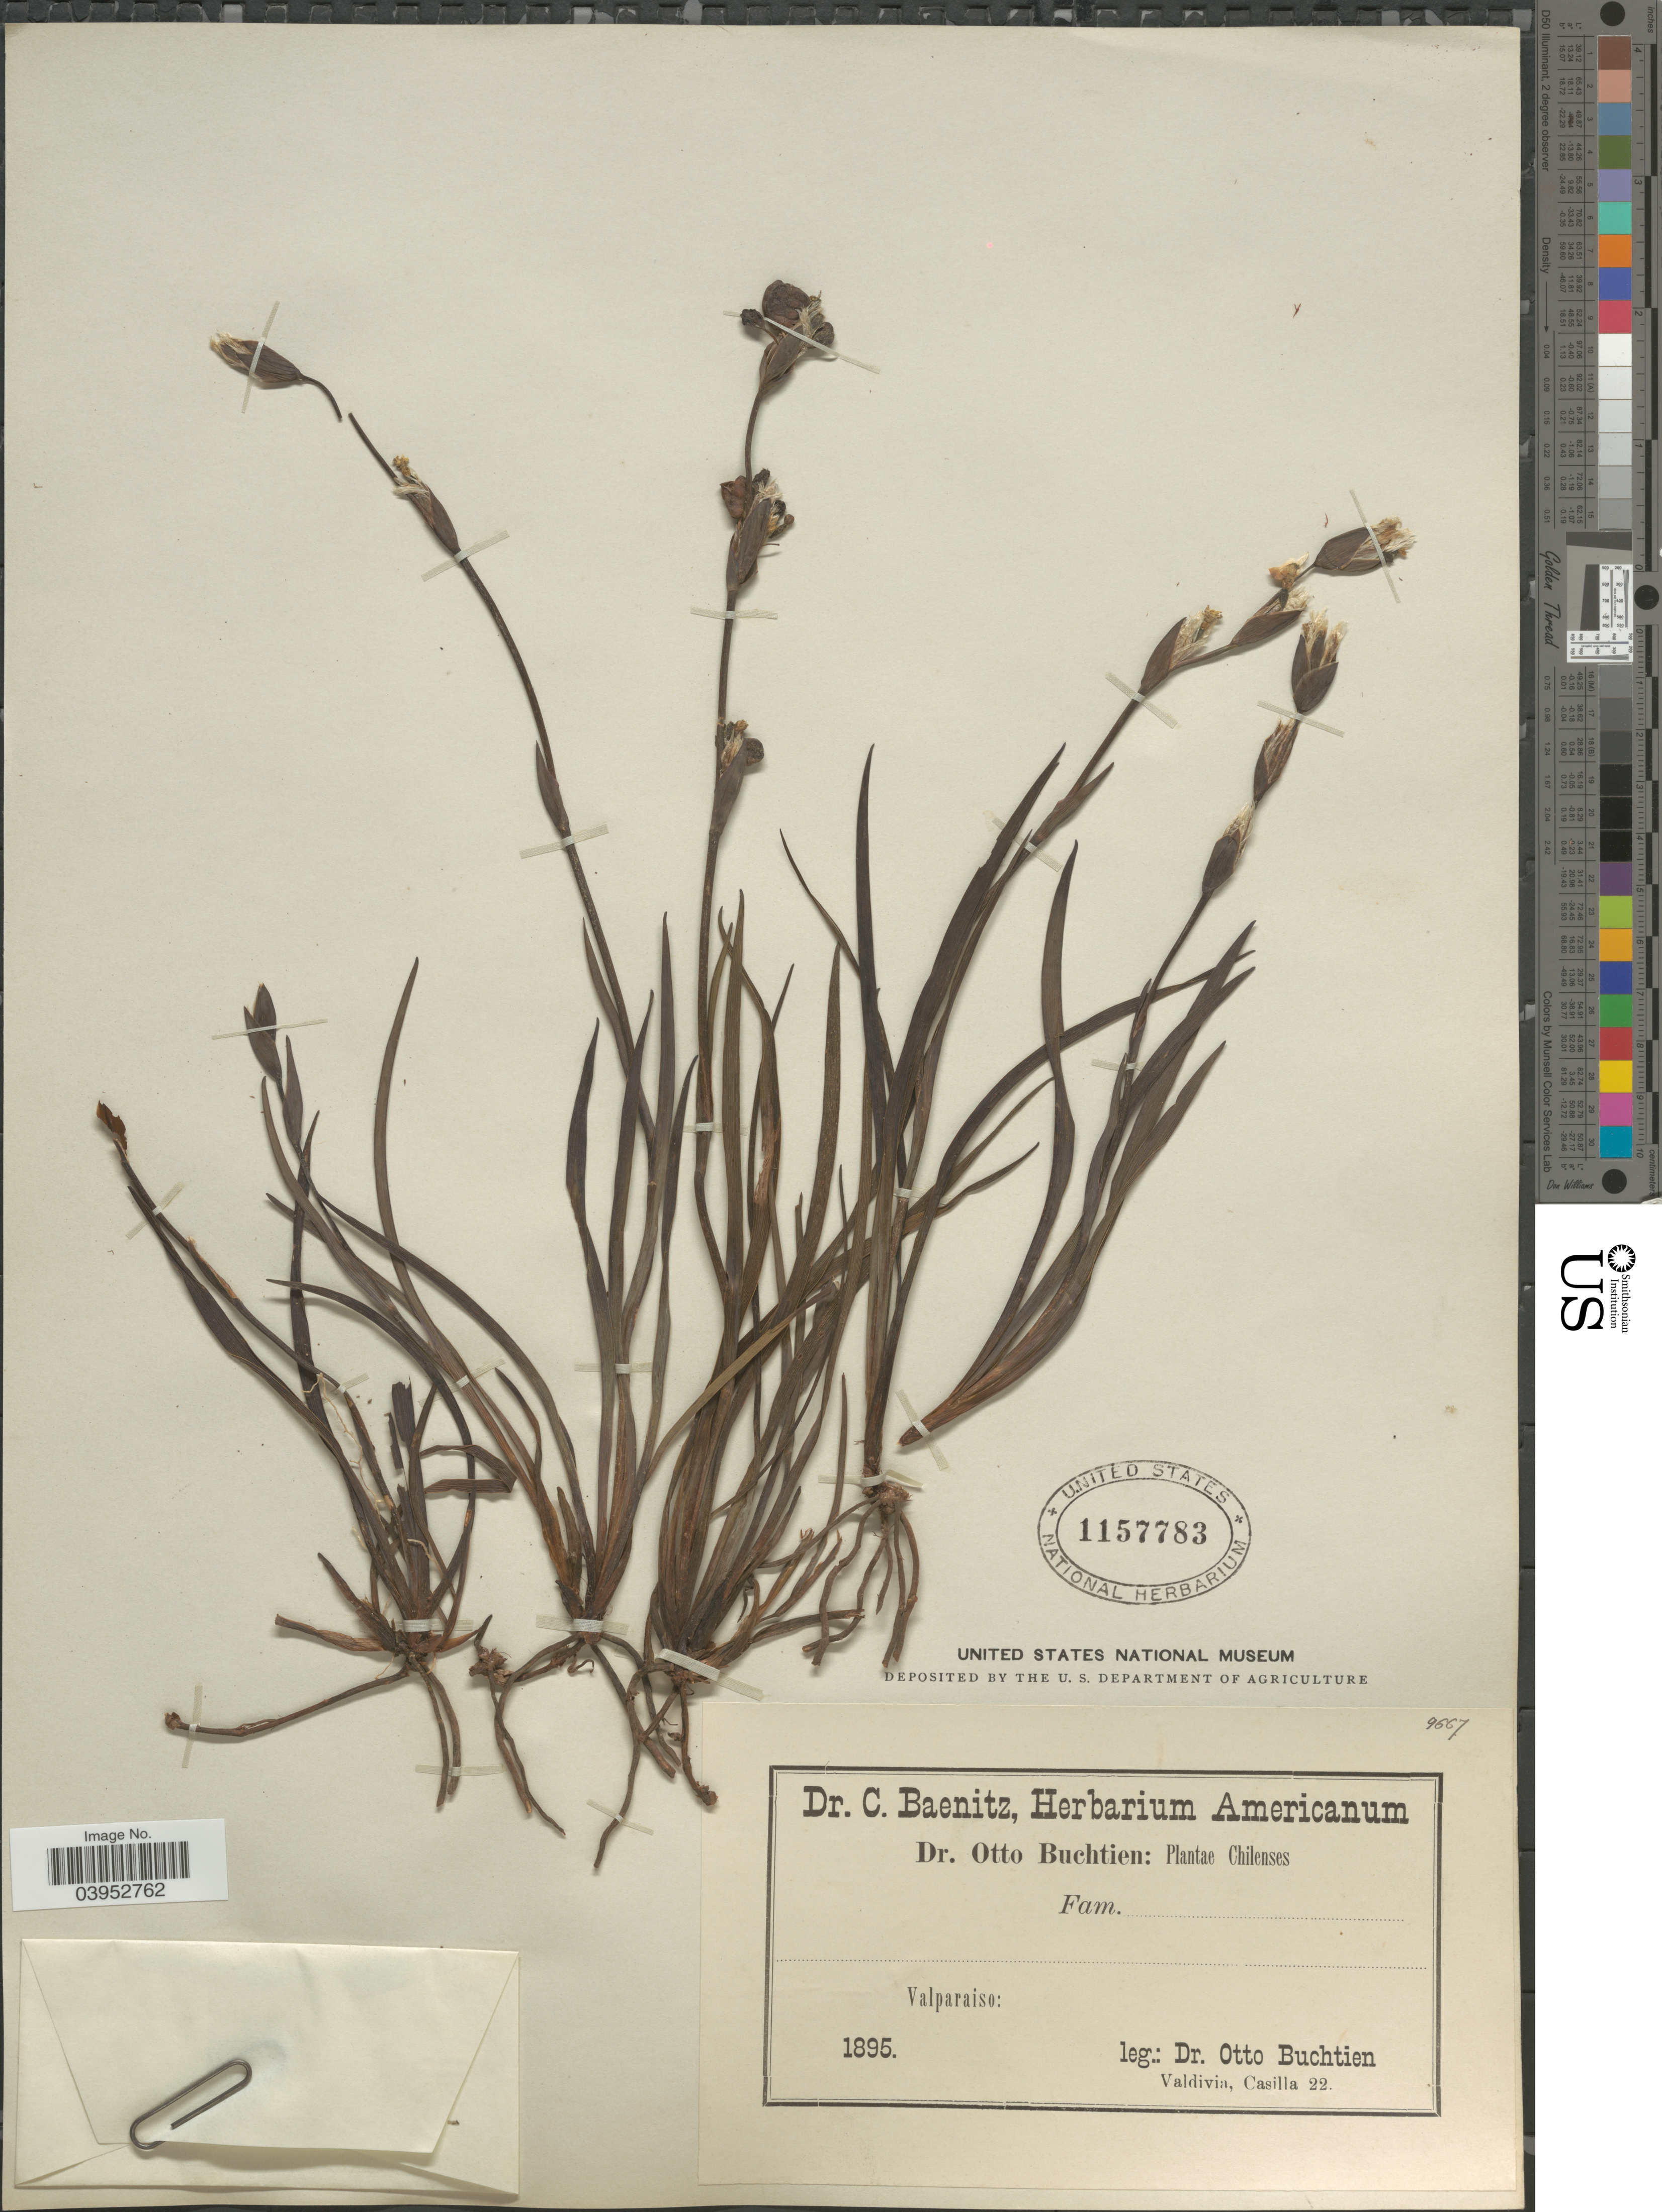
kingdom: Plantae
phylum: Tracheophyta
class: Liliopsida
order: Asparagales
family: Iridaceae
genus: Sisyrinchium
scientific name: Sisyrinchium sp.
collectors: O. Buchtien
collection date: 1895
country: Chile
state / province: Valparaíso (V)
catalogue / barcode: US 1157783